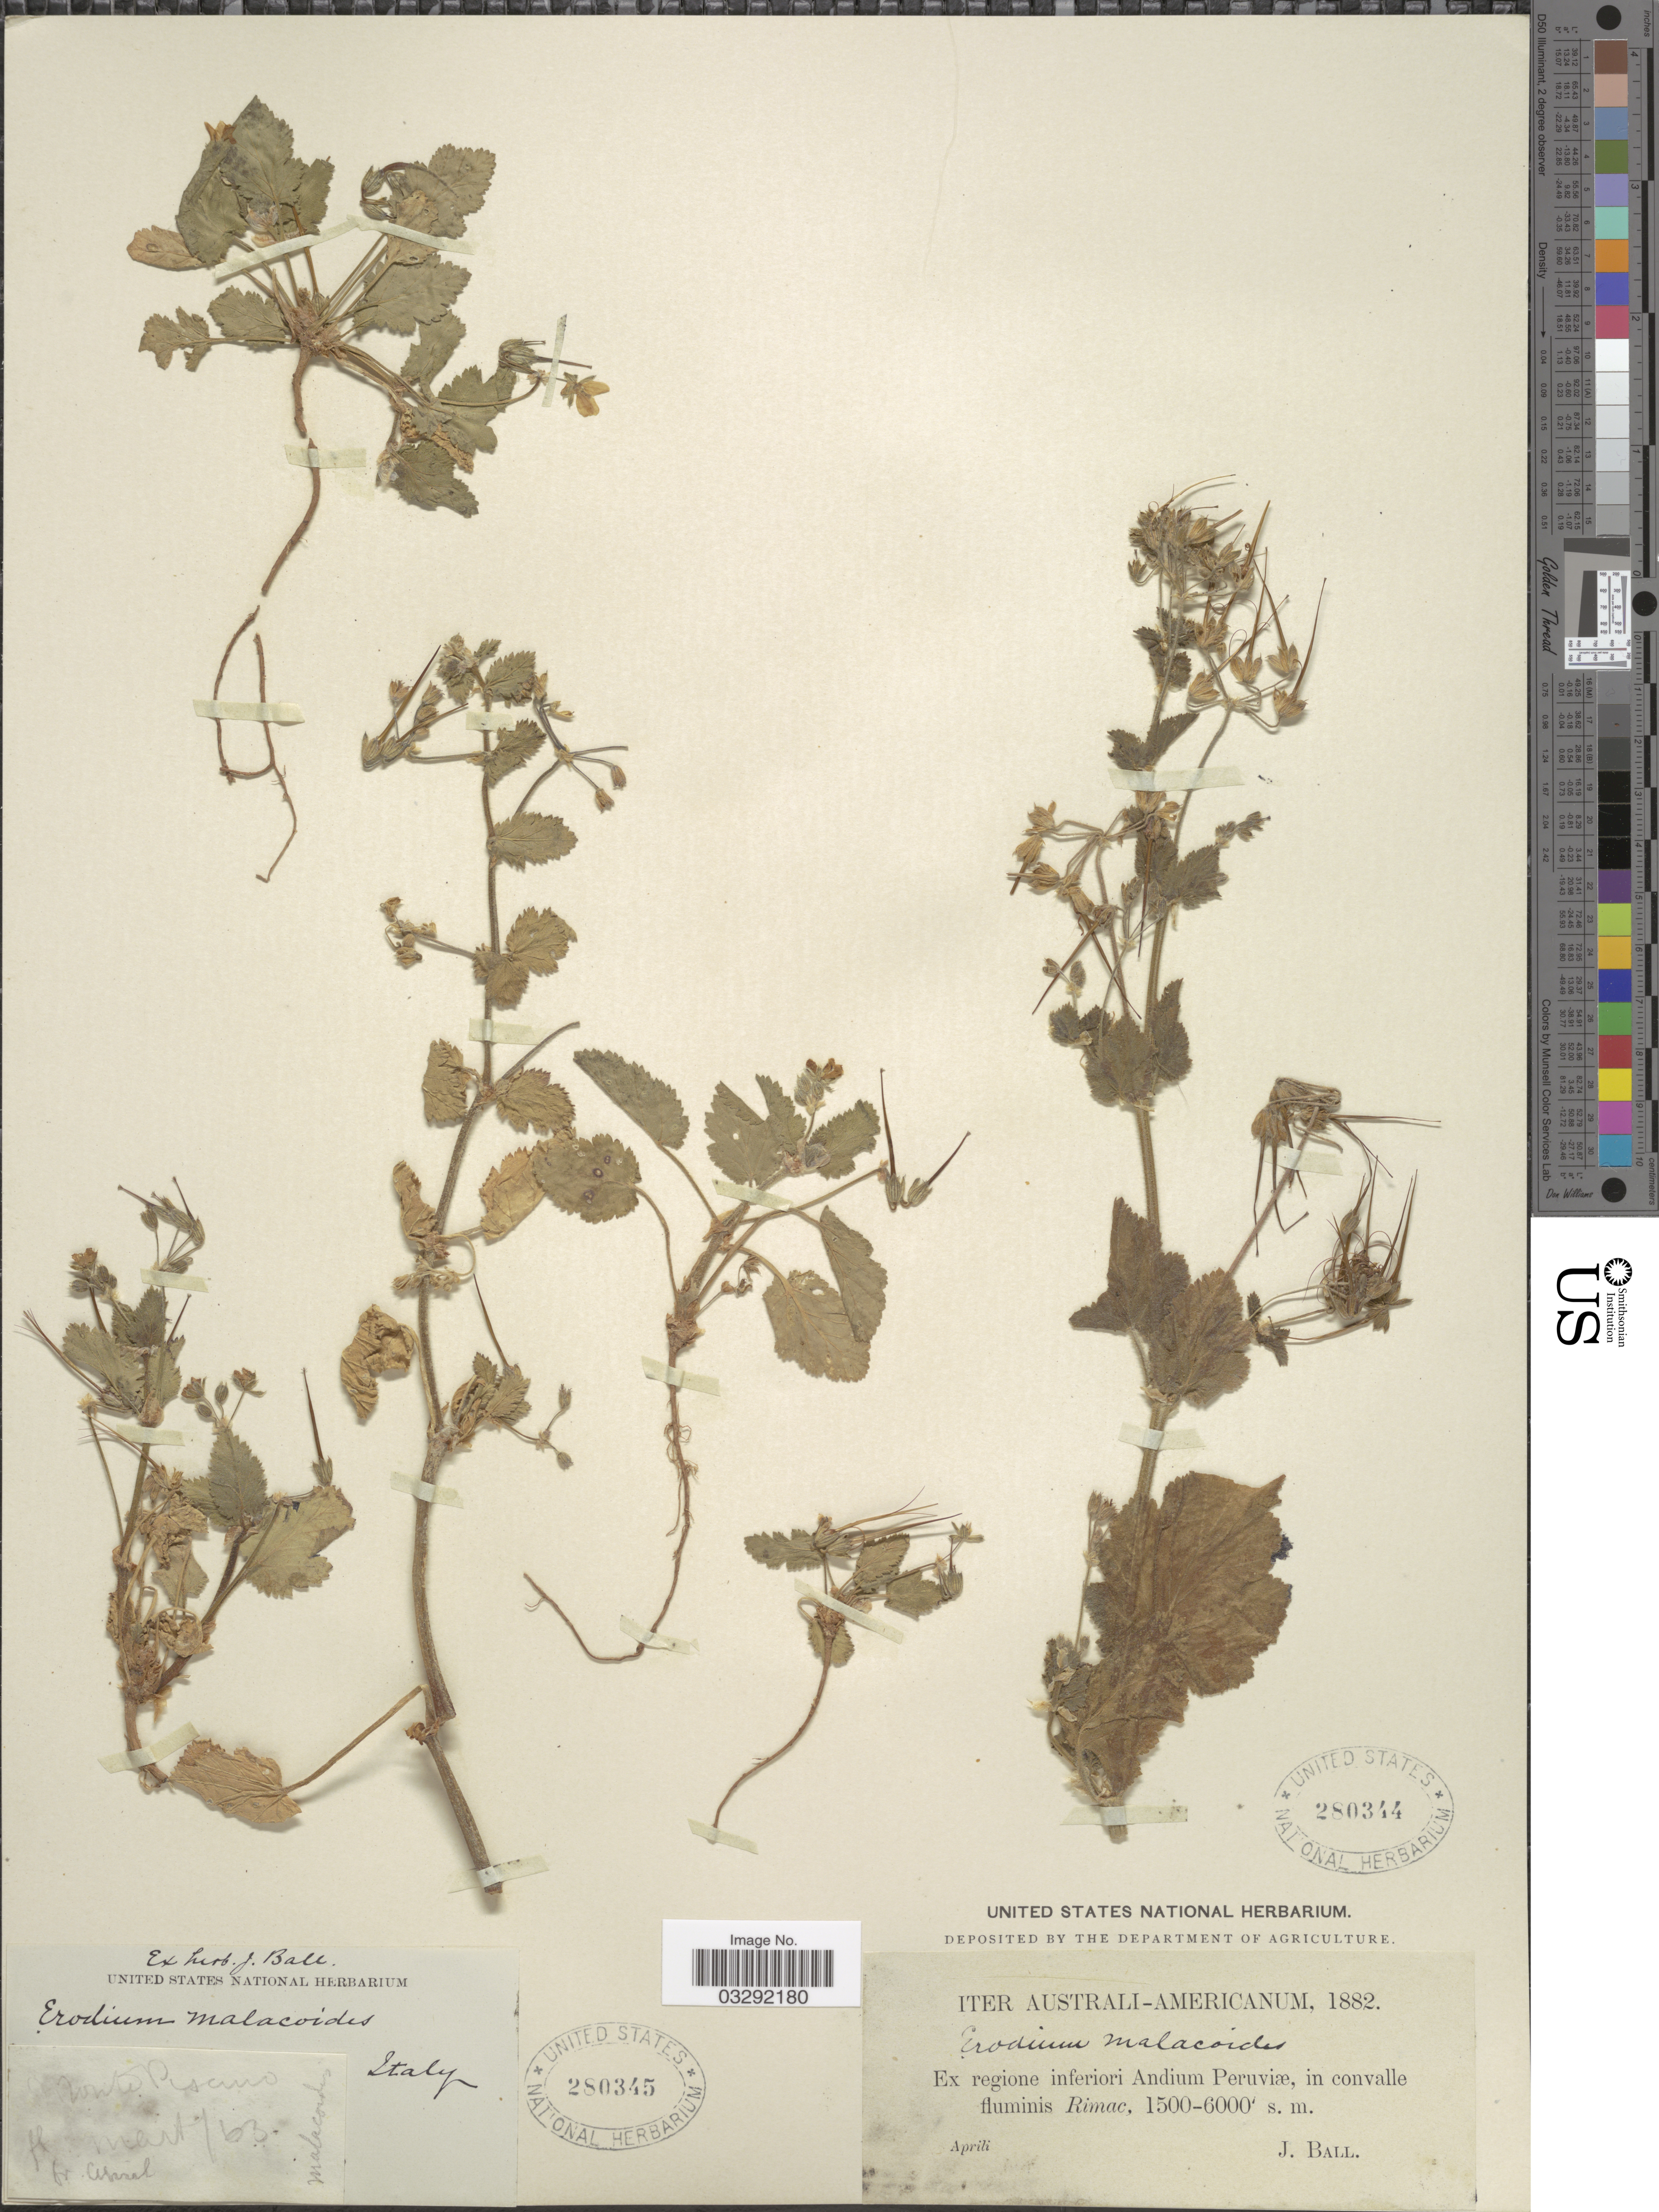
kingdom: Plantae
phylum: Tracheophyta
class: Magnoliopsida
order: Geraniales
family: Geraniaceae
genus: Erodium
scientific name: Erodium malacoides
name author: (L.) L'Hér.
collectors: ex herb. John Ball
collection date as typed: Transcribed d/m/y: /3/63 to /4/63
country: Italy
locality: Monte Pisano.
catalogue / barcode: US 280345